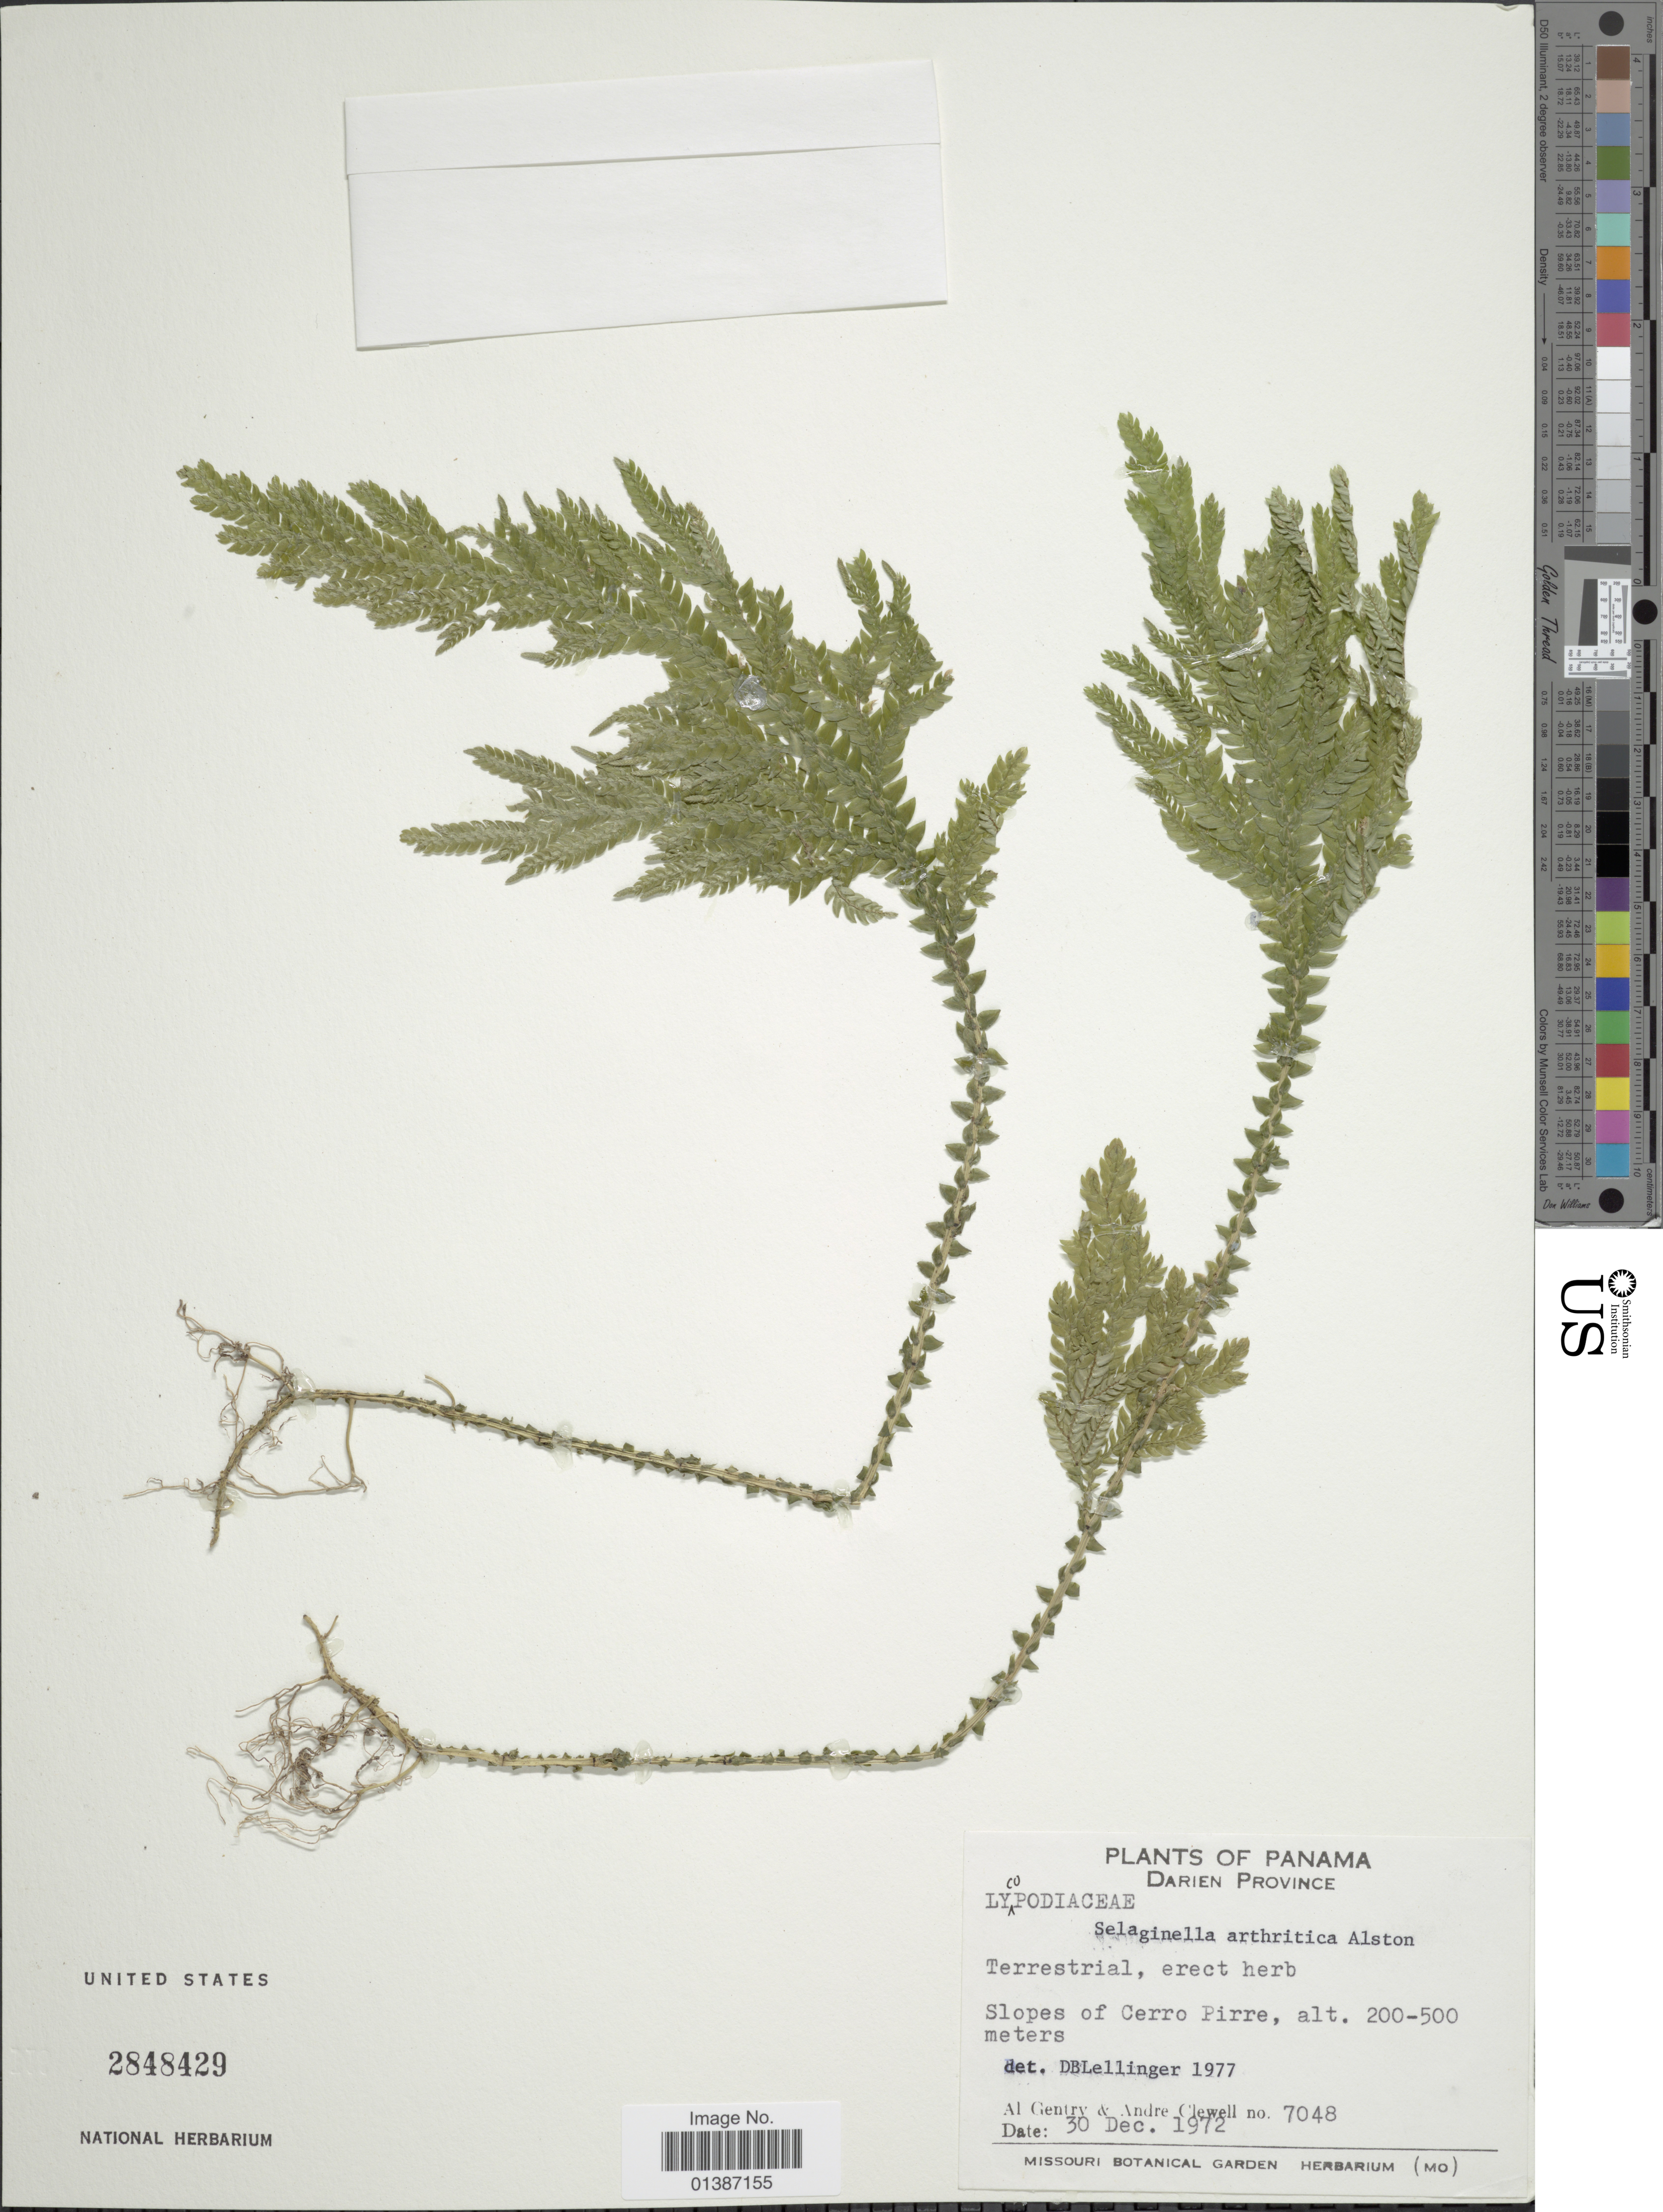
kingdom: Plantae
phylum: Tracheophyta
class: Lycopodiopsida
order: Selaginellales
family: Selaginellaceae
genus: Selaginella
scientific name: Selaginella arthritica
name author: Alston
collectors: A. H. Gentry & A. Clewell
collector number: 7048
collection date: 1972-12-30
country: Panama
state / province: Darién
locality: Darien Province. Slopes of Cerro Pirre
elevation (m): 200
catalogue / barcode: US 2848429